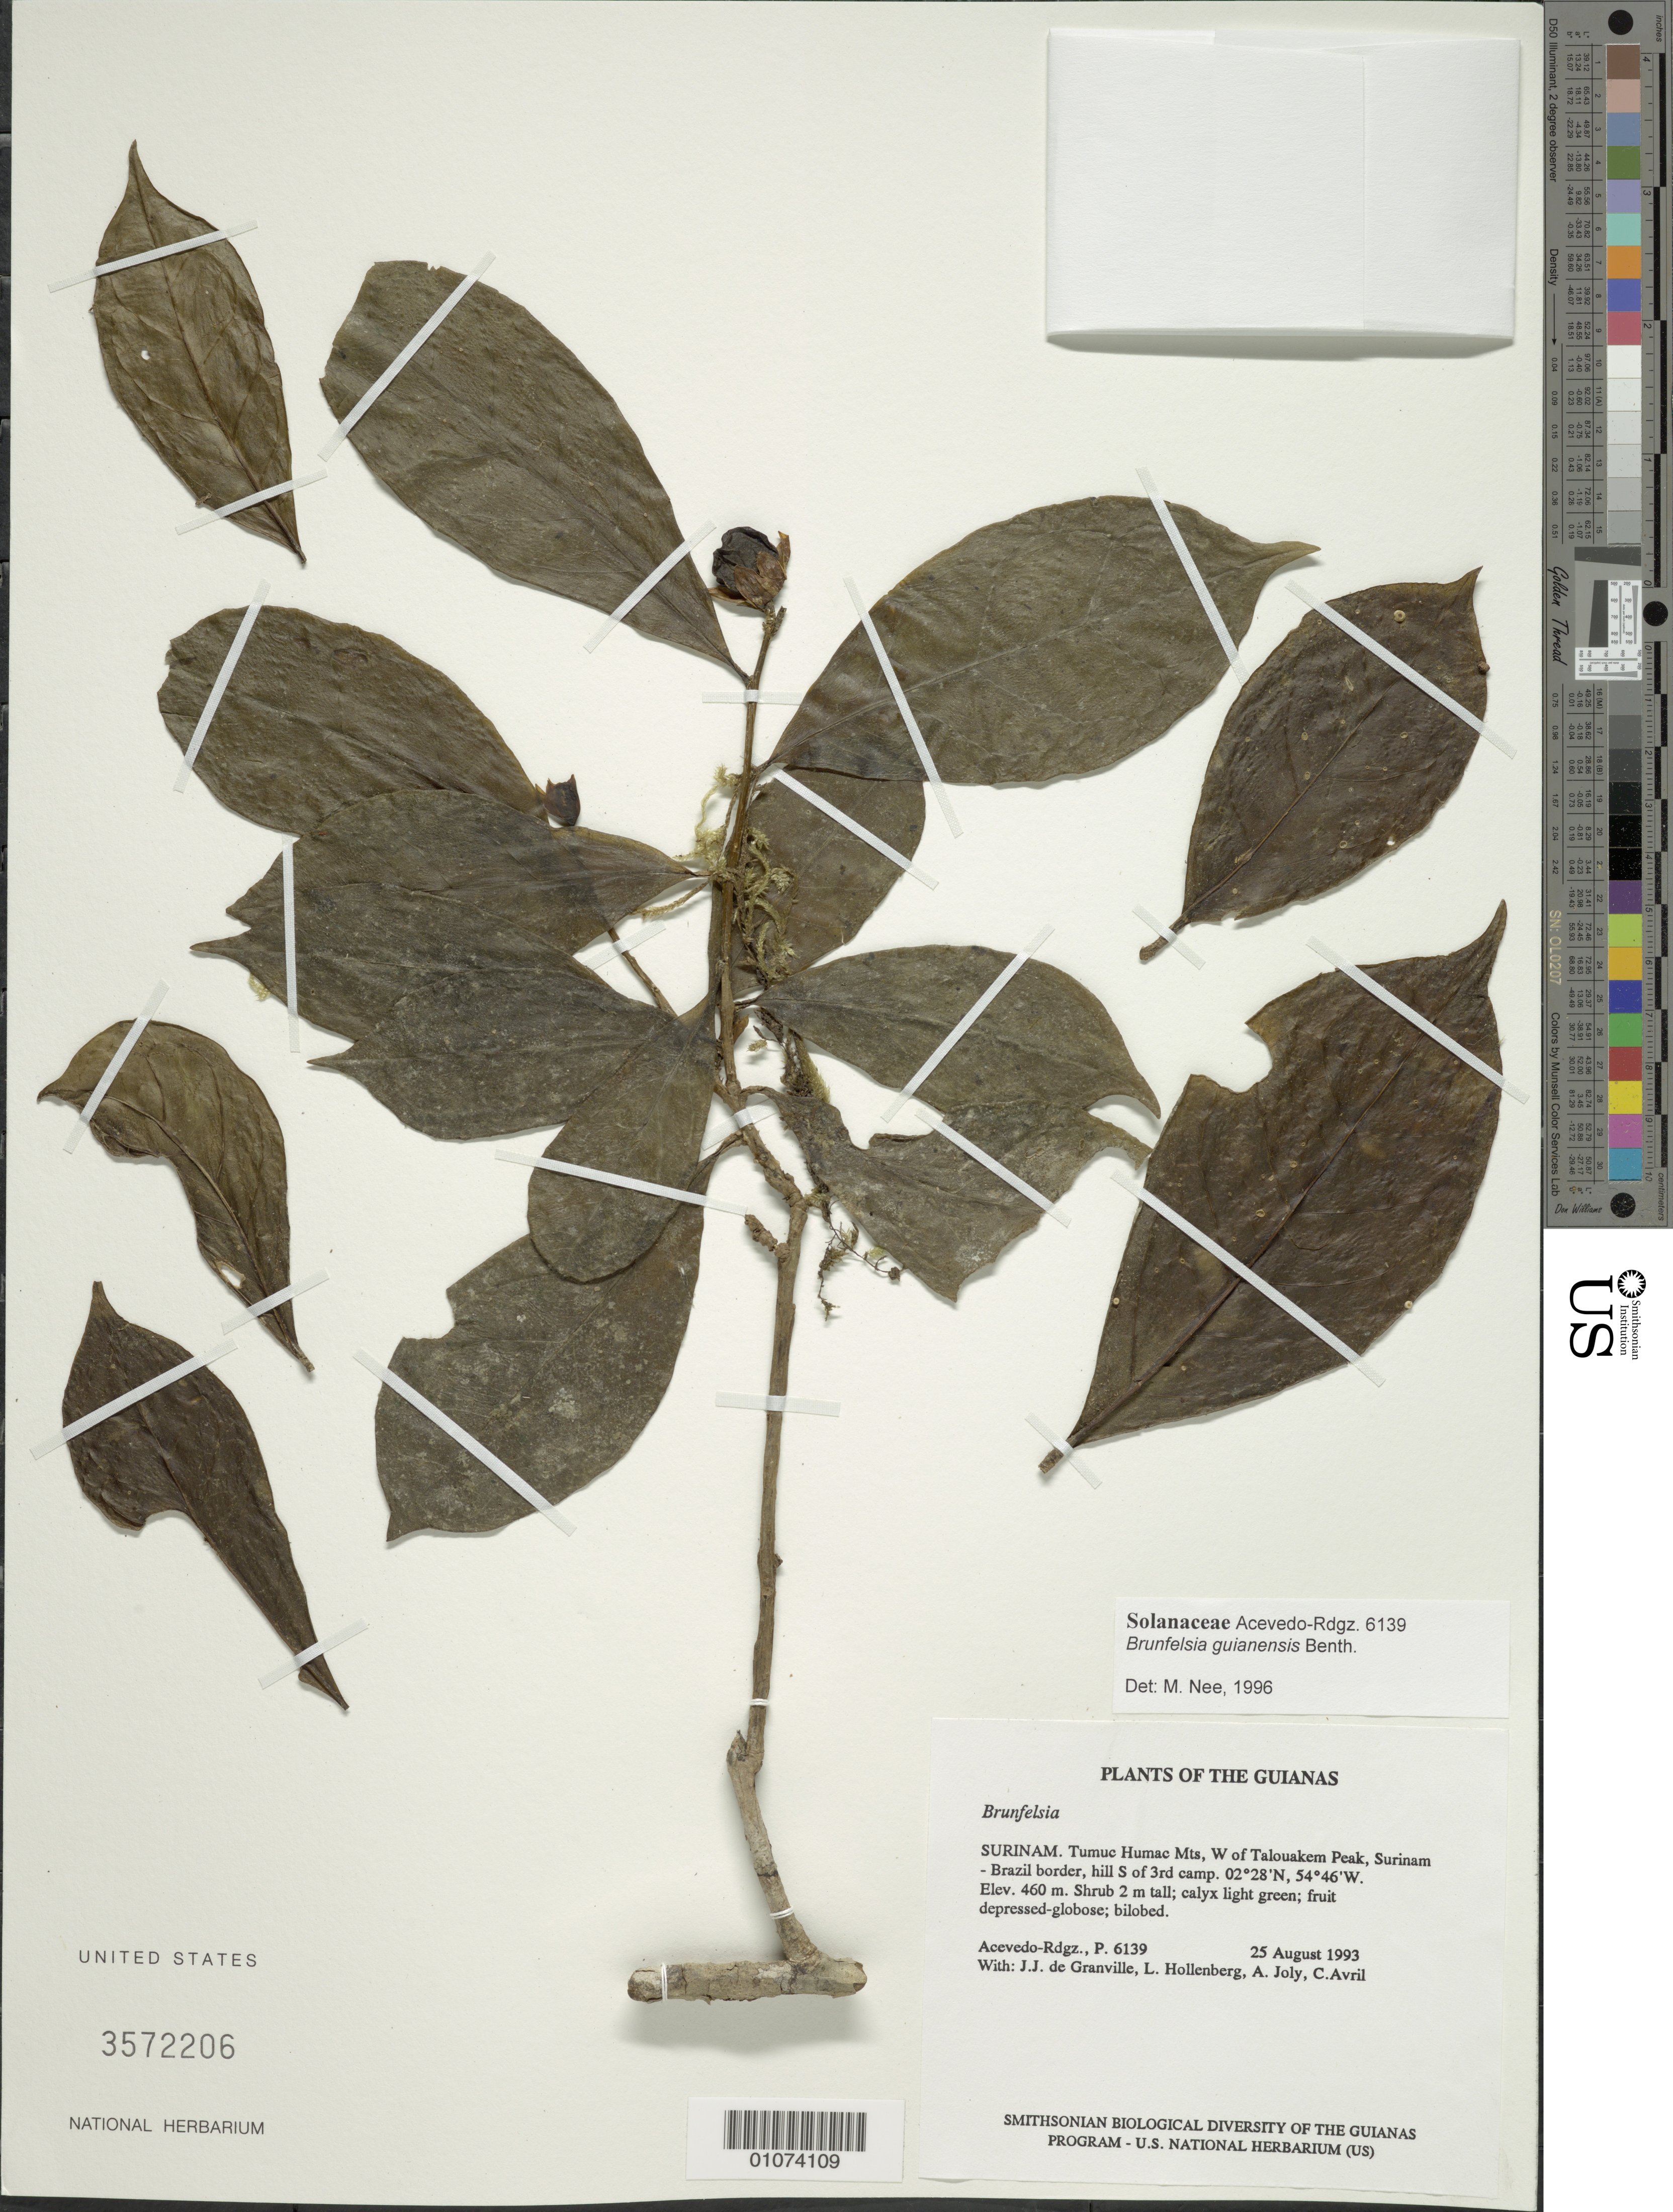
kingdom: Plantae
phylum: Tracheophyta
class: Magnoliopsida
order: Solanales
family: Solanaceae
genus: Brunfelsia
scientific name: Brunfelsia guianensis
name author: Benth.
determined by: Nee, Michael H.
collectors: P. Acevedo-Rodr.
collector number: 6139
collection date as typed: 25 Aug 1993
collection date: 1993-08-25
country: Suriname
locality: Tumuc Humac Mts, W of Talouakem Peak, Surinam - Brazil border, hill S of 3rd camp.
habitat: Hillside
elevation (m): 460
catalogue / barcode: US 3572206